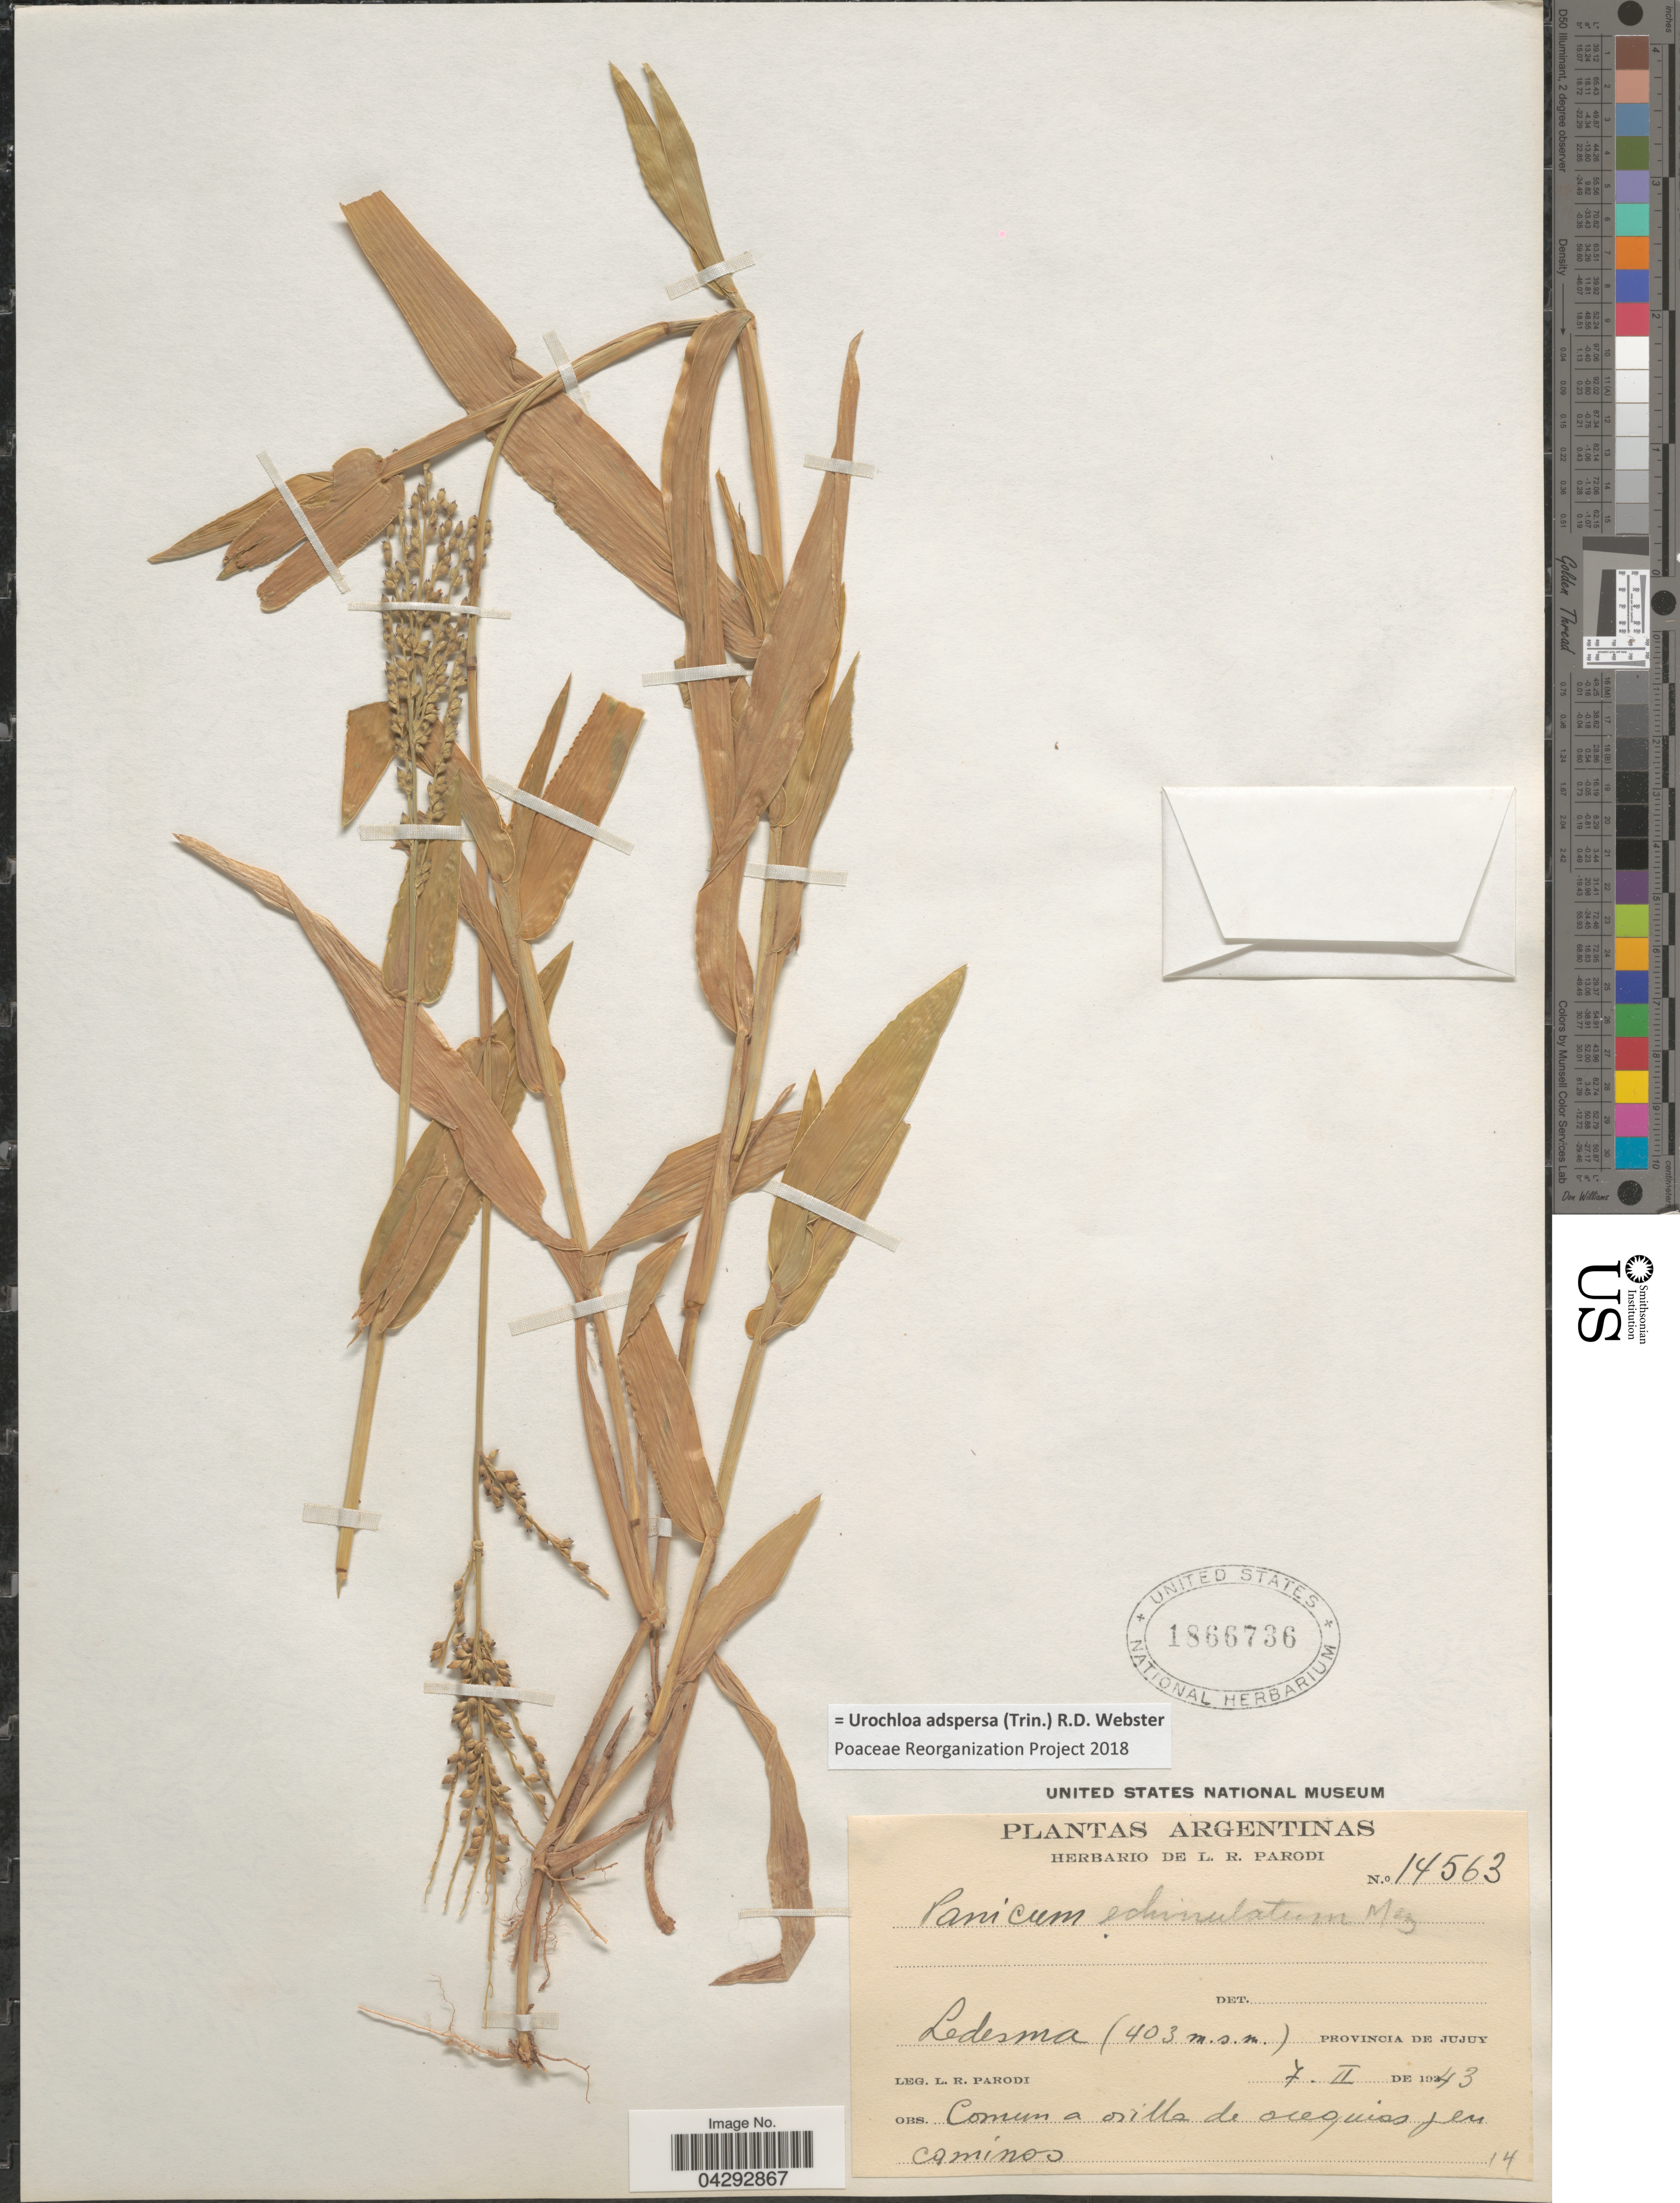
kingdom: Plantae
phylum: Tracheophyta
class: Liliopsida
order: Poales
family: Poaceae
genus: Urochloa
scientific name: Urochloa adspersa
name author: (Trin.) R.D. Webster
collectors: L. R. Parodi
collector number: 14563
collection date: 1943-02-07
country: Argentina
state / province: Jujuy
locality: Ledesma. Comun a orilla de orequiss y en caminos.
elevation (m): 403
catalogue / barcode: US 1866736